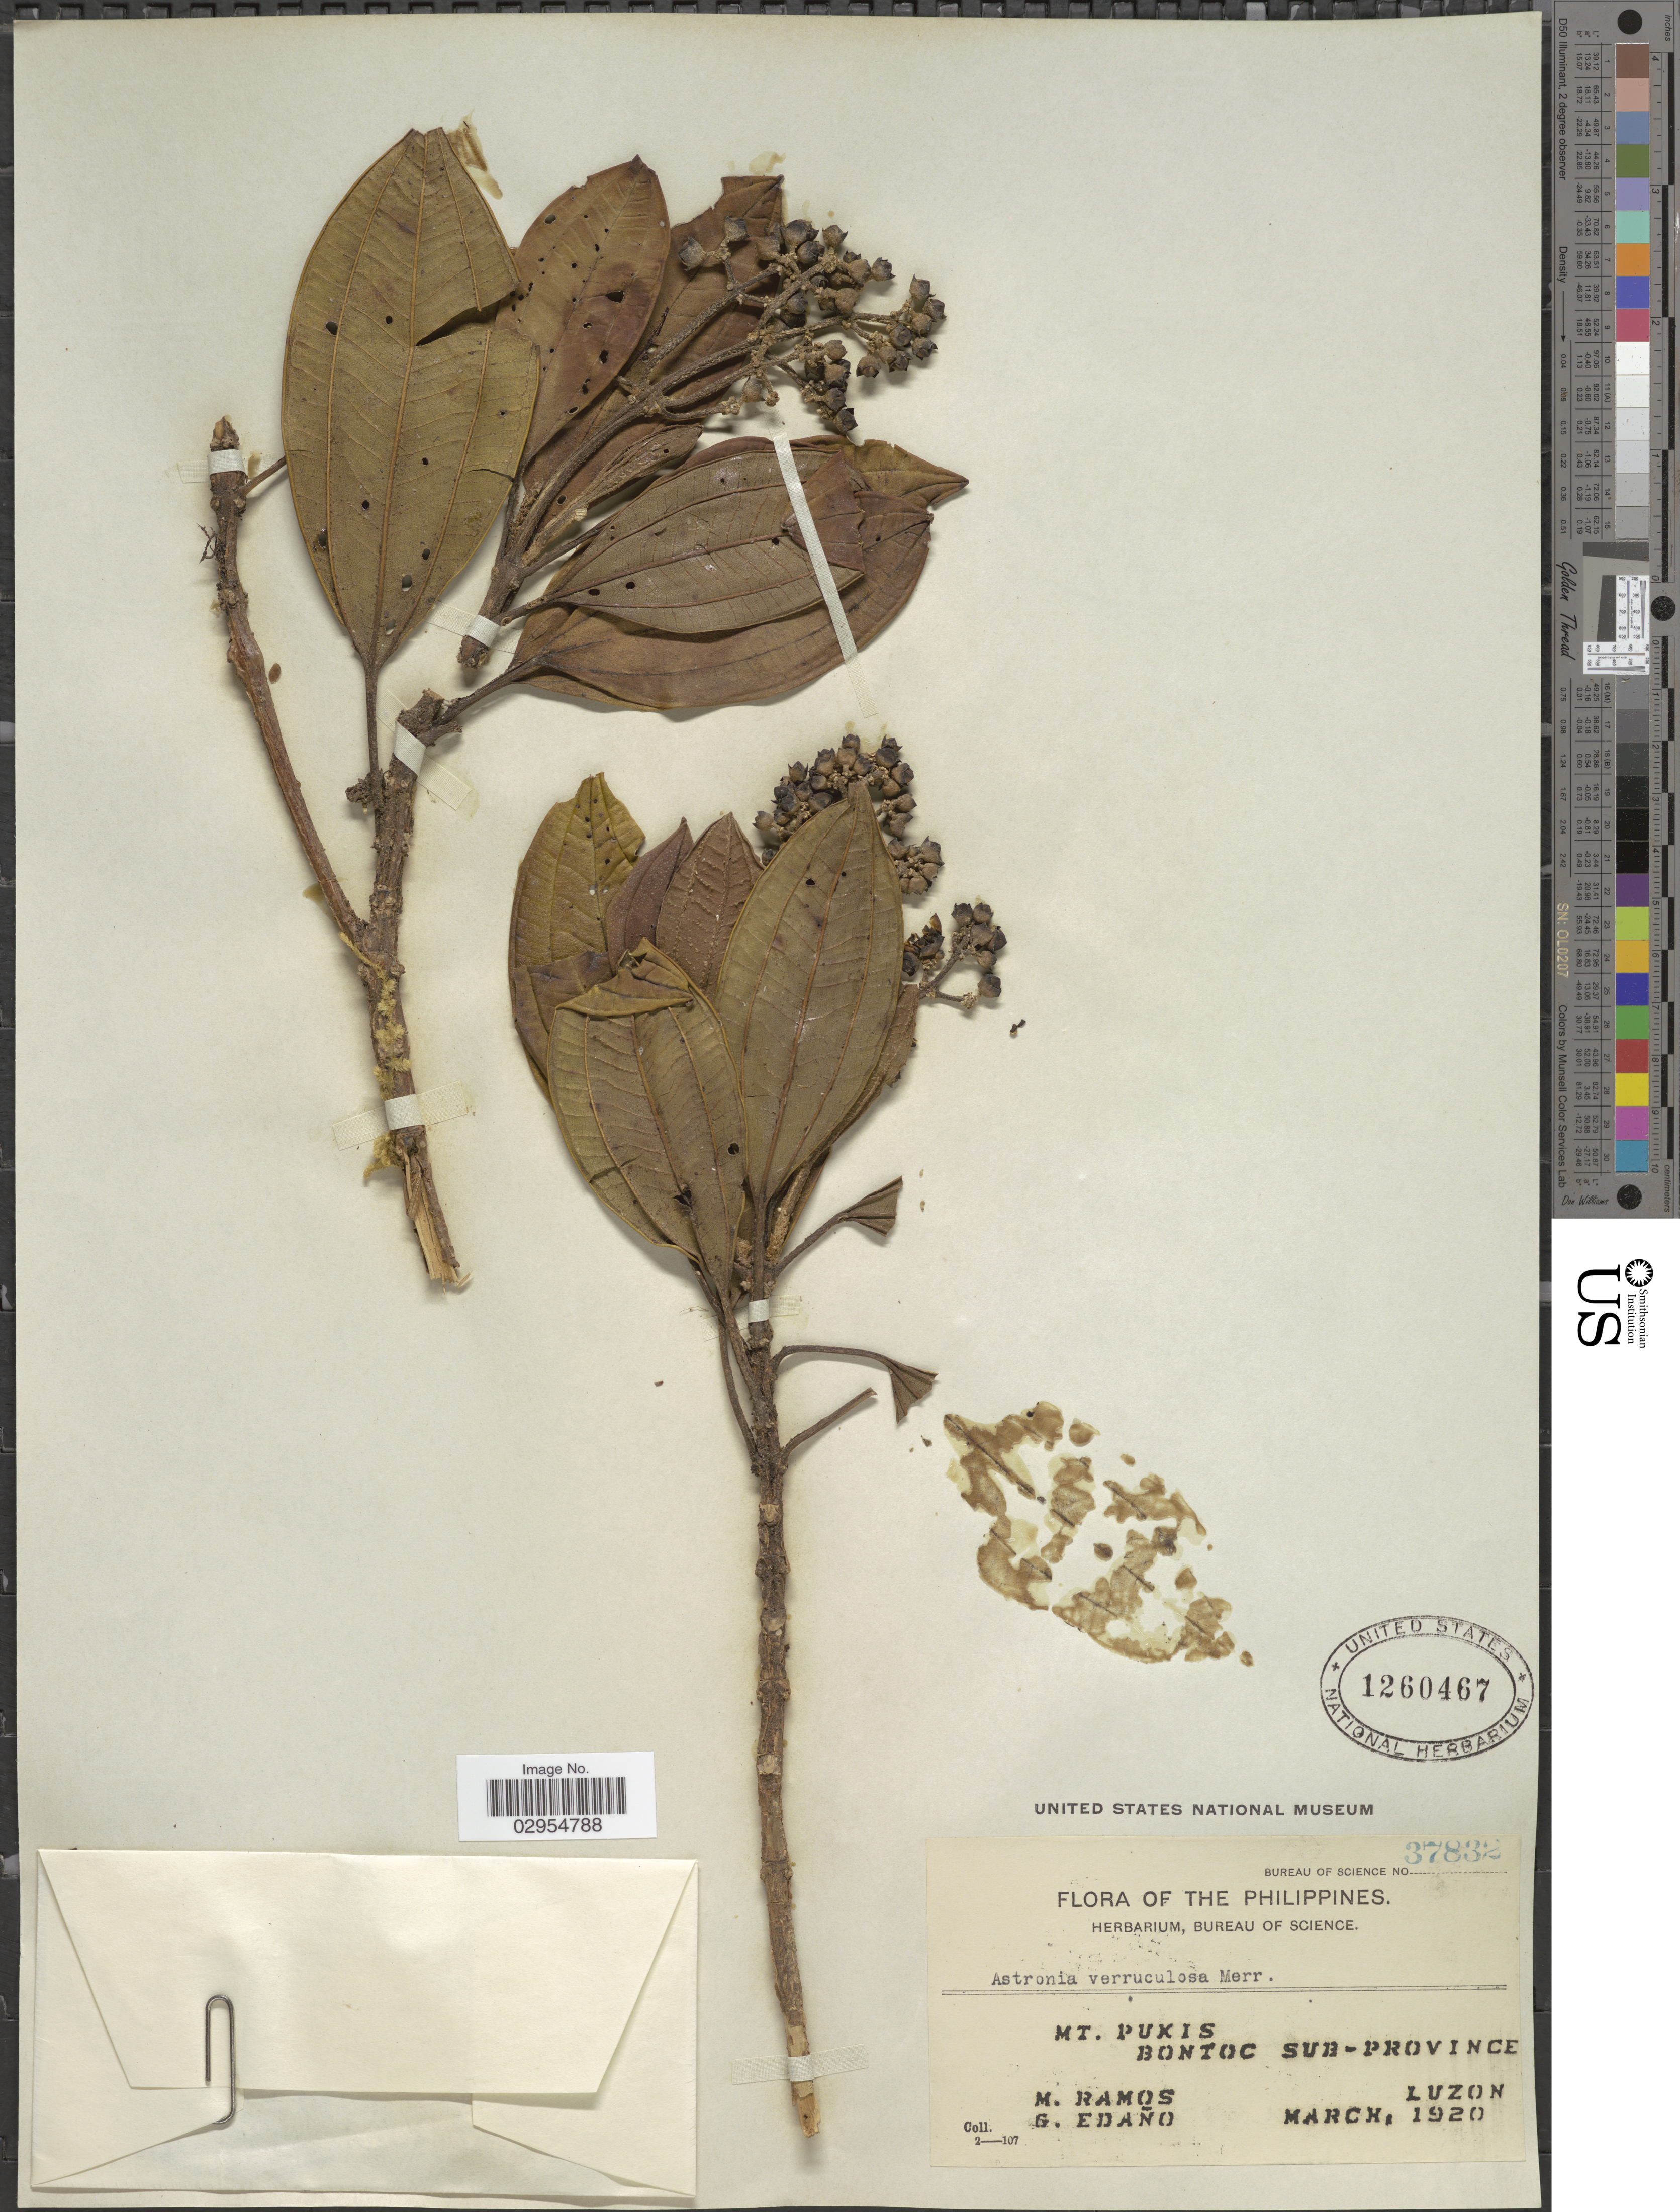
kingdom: Plantae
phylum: Tracheophyta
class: Magnoliopsida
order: Myrtales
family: Melastomataceae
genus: Astronia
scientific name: Astronia verruculosa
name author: Merr.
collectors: M. Ramos & G. Edaño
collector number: Bureau of Science 37832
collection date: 1920-03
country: Philippines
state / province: Cordillera (Administrative Region)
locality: Mt. Pukis, Bontoc Sub-Province, Luzon.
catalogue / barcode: US 1260467